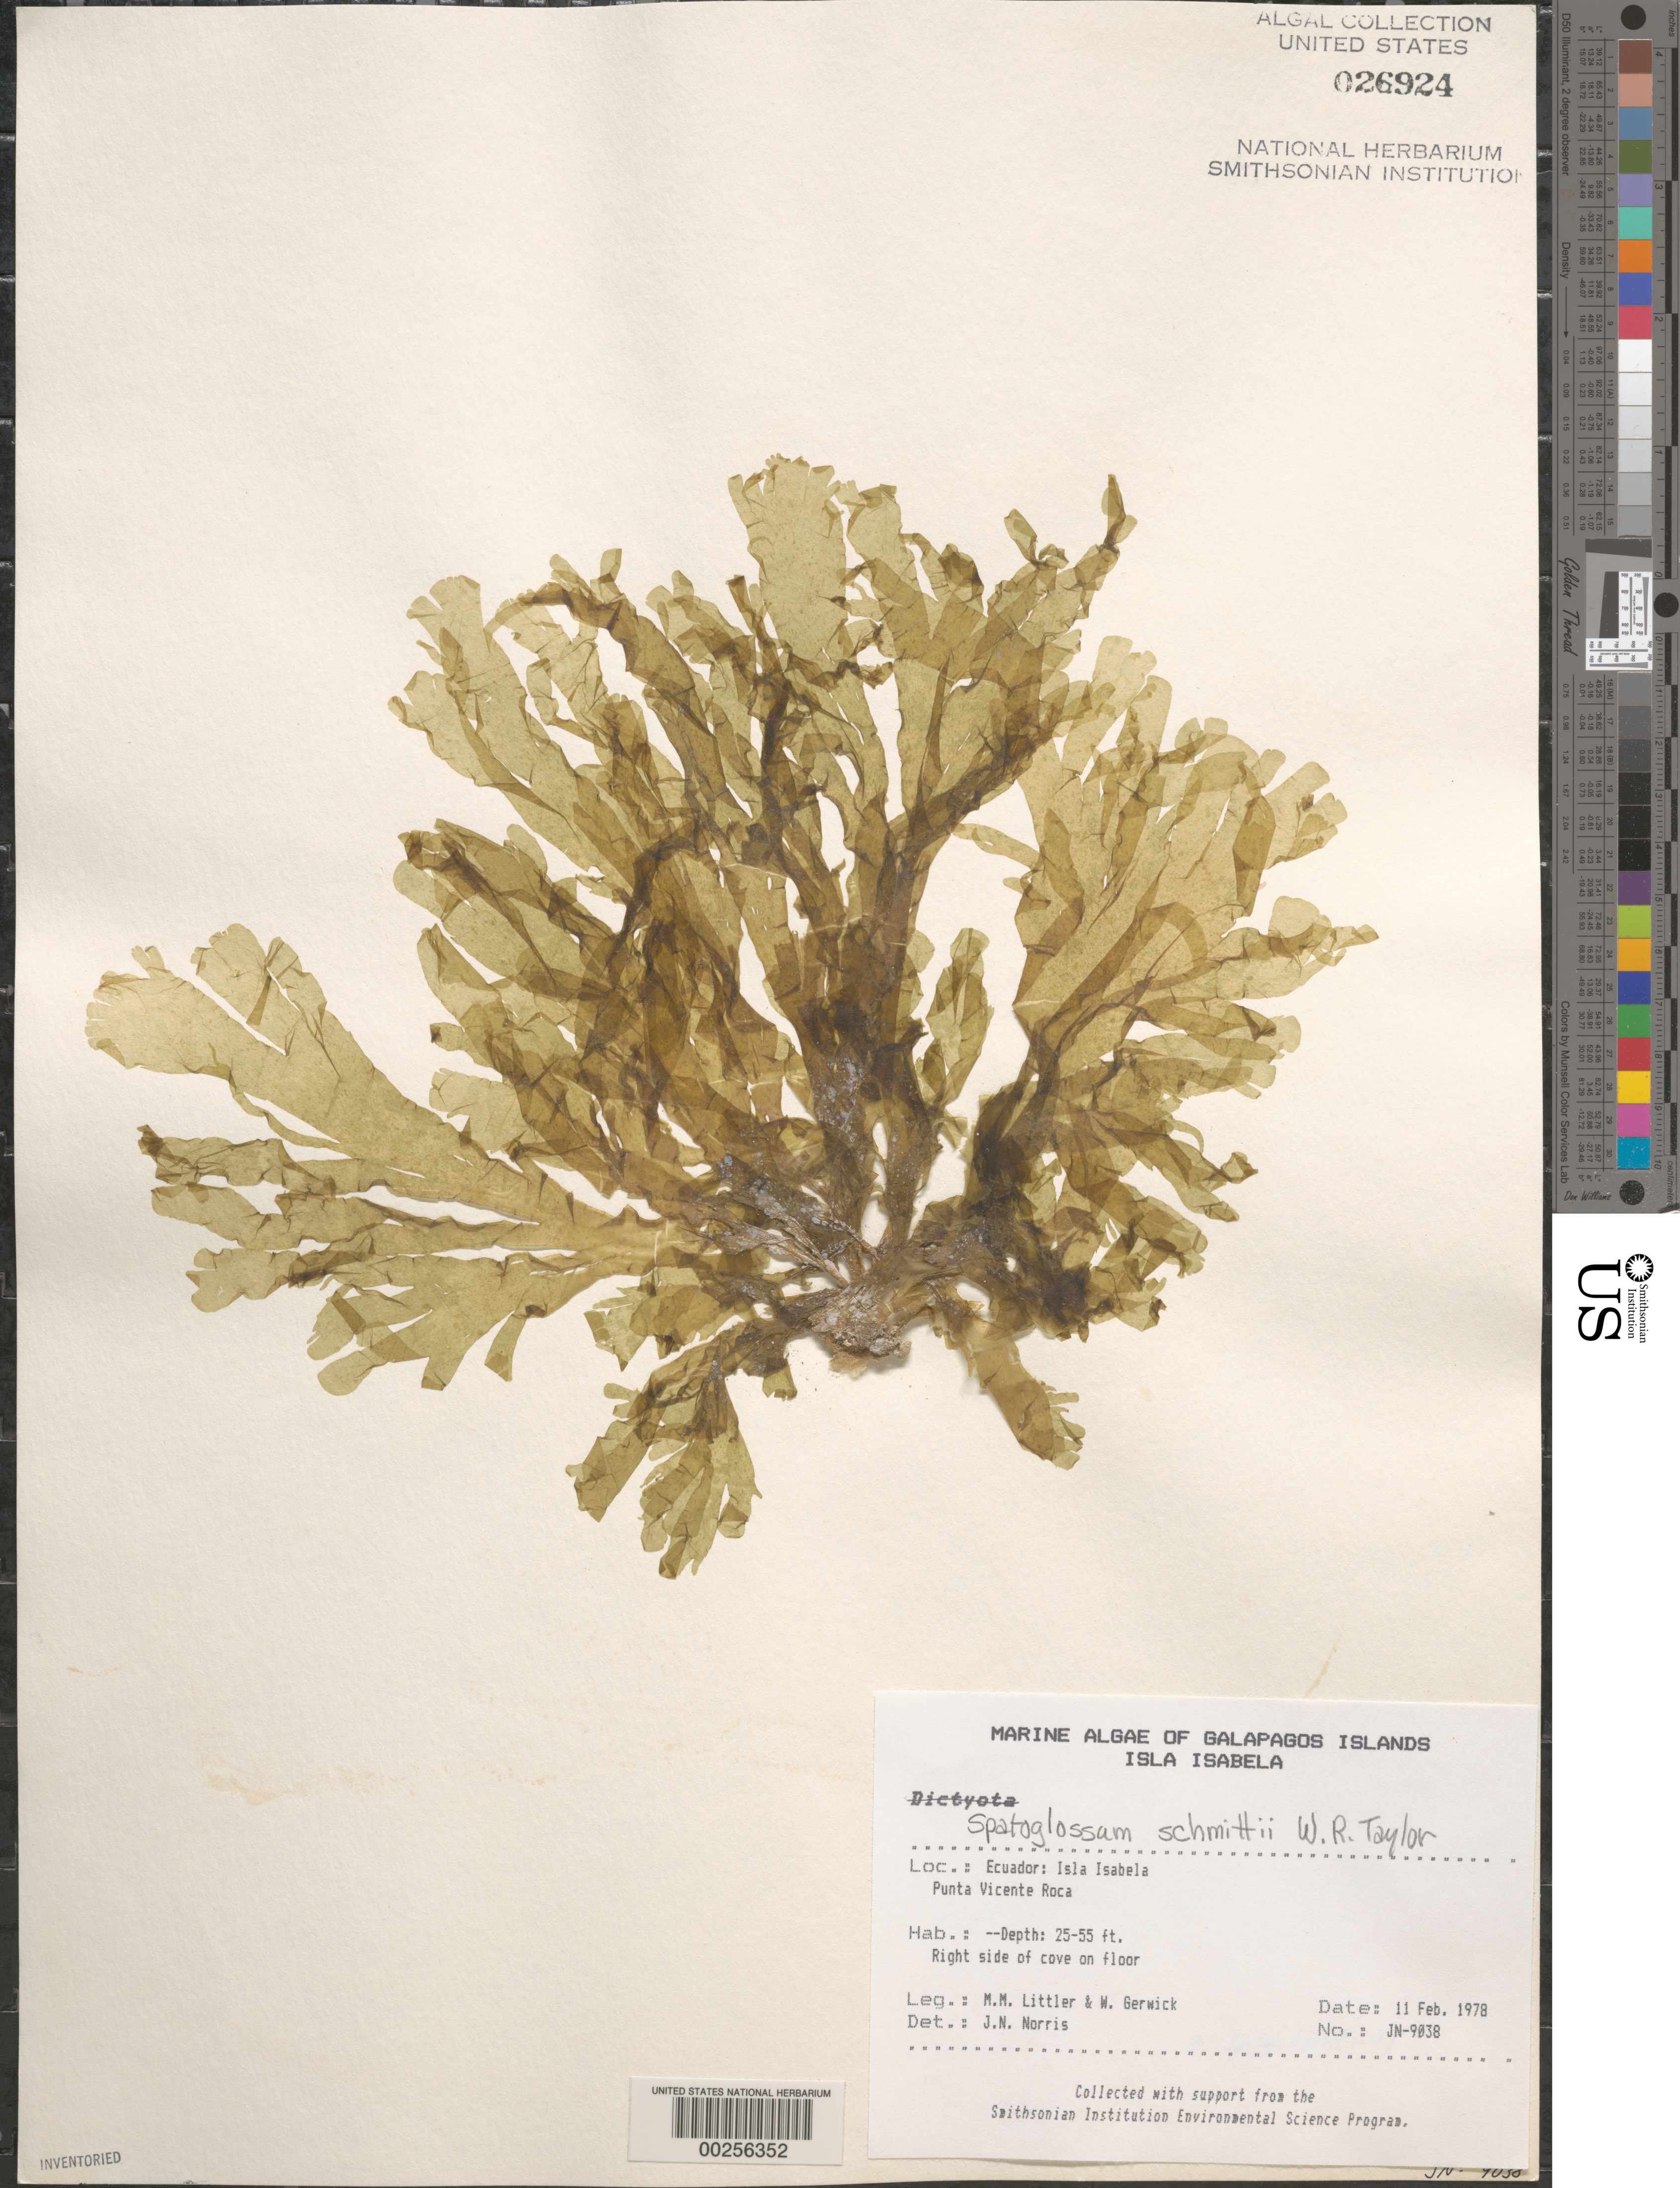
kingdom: Chromista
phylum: Ochrophyta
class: Phaeophyceae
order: Dictyotales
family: Dictyotaceae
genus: Spatoglossum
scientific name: Spatoglossum schmittii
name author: W.R. Taylor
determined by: Norris, James N.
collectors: M. M. Littler & W. Gerwick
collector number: JN-9038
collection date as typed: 11 Feb 1978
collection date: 1978-02-11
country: Ecuador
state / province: Colón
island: Isabela [Albemarle]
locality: Punta Vicente Roca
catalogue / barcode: US 26924